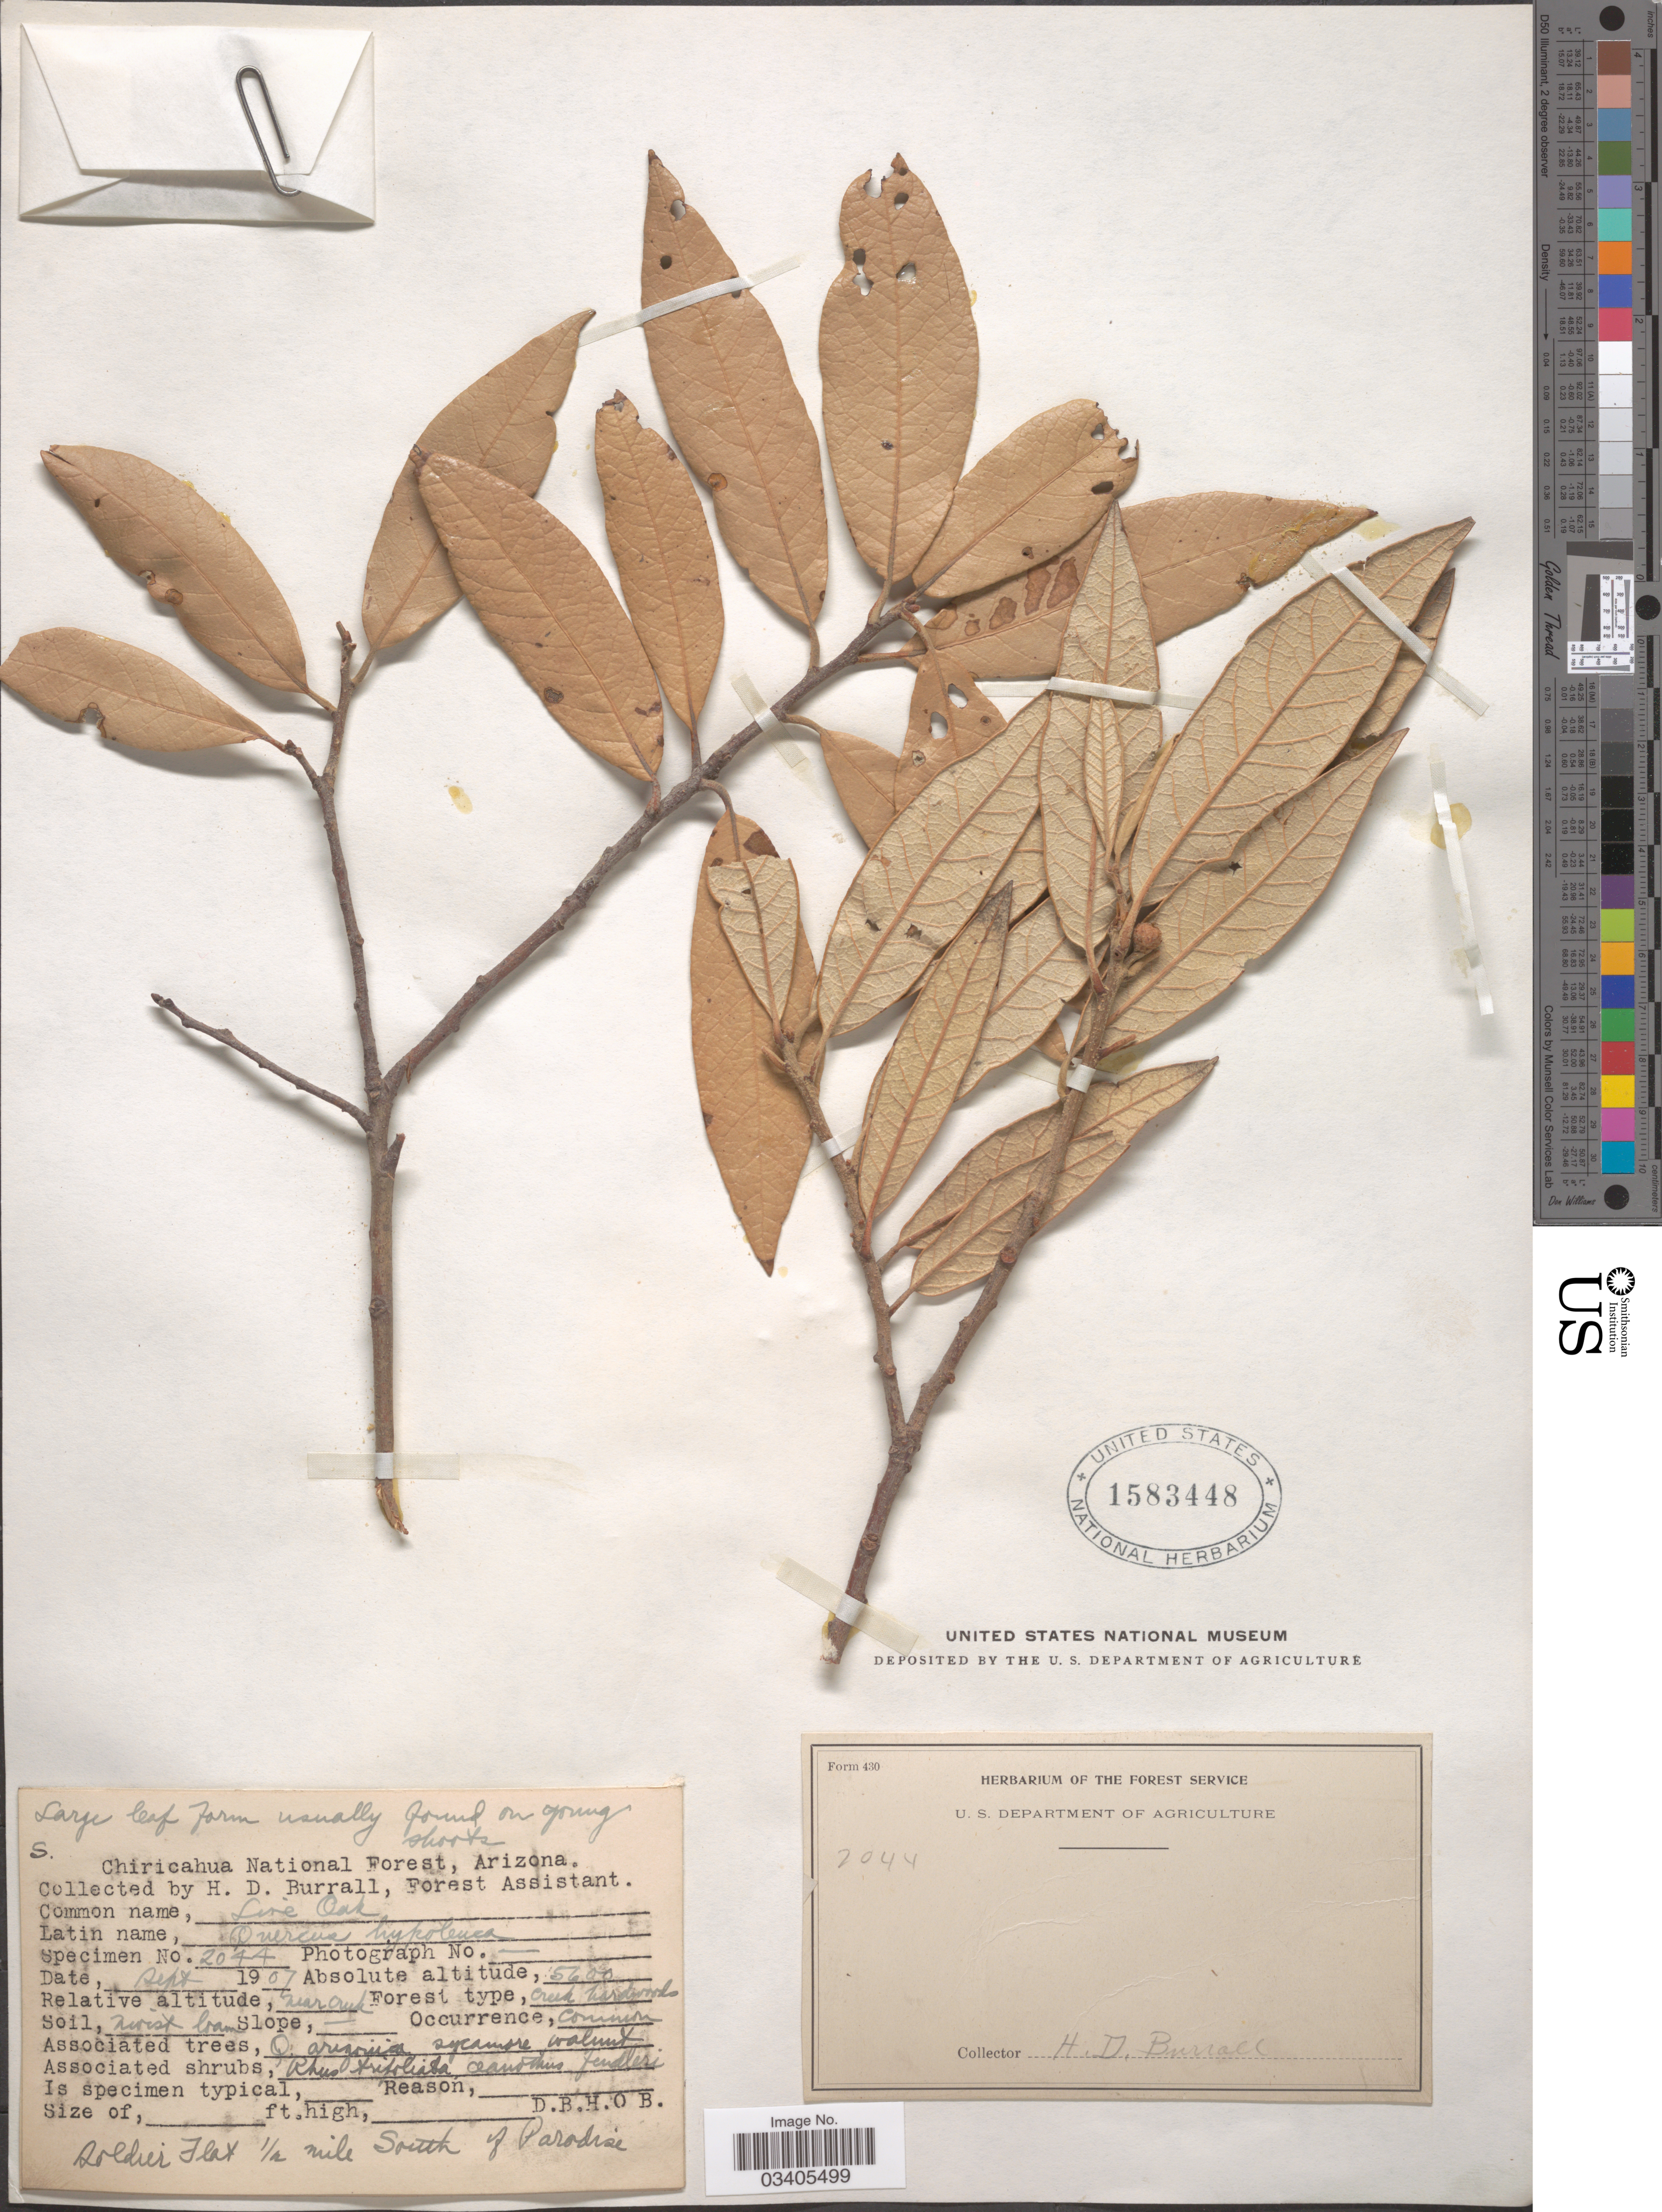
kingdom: Plantae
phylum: Tracheophyta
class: Magnoliopsida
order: Fagales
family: Fagaceae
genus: Quercus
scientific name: Quercus hypoleucoides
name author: A. Camus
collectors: H. Burrall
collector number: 2044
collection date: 1907-09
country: United States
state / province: Arizona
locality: Chiricahua National Forest. Soldier Flat 1/2 mile South of Paradise.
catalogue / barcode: US 1583448